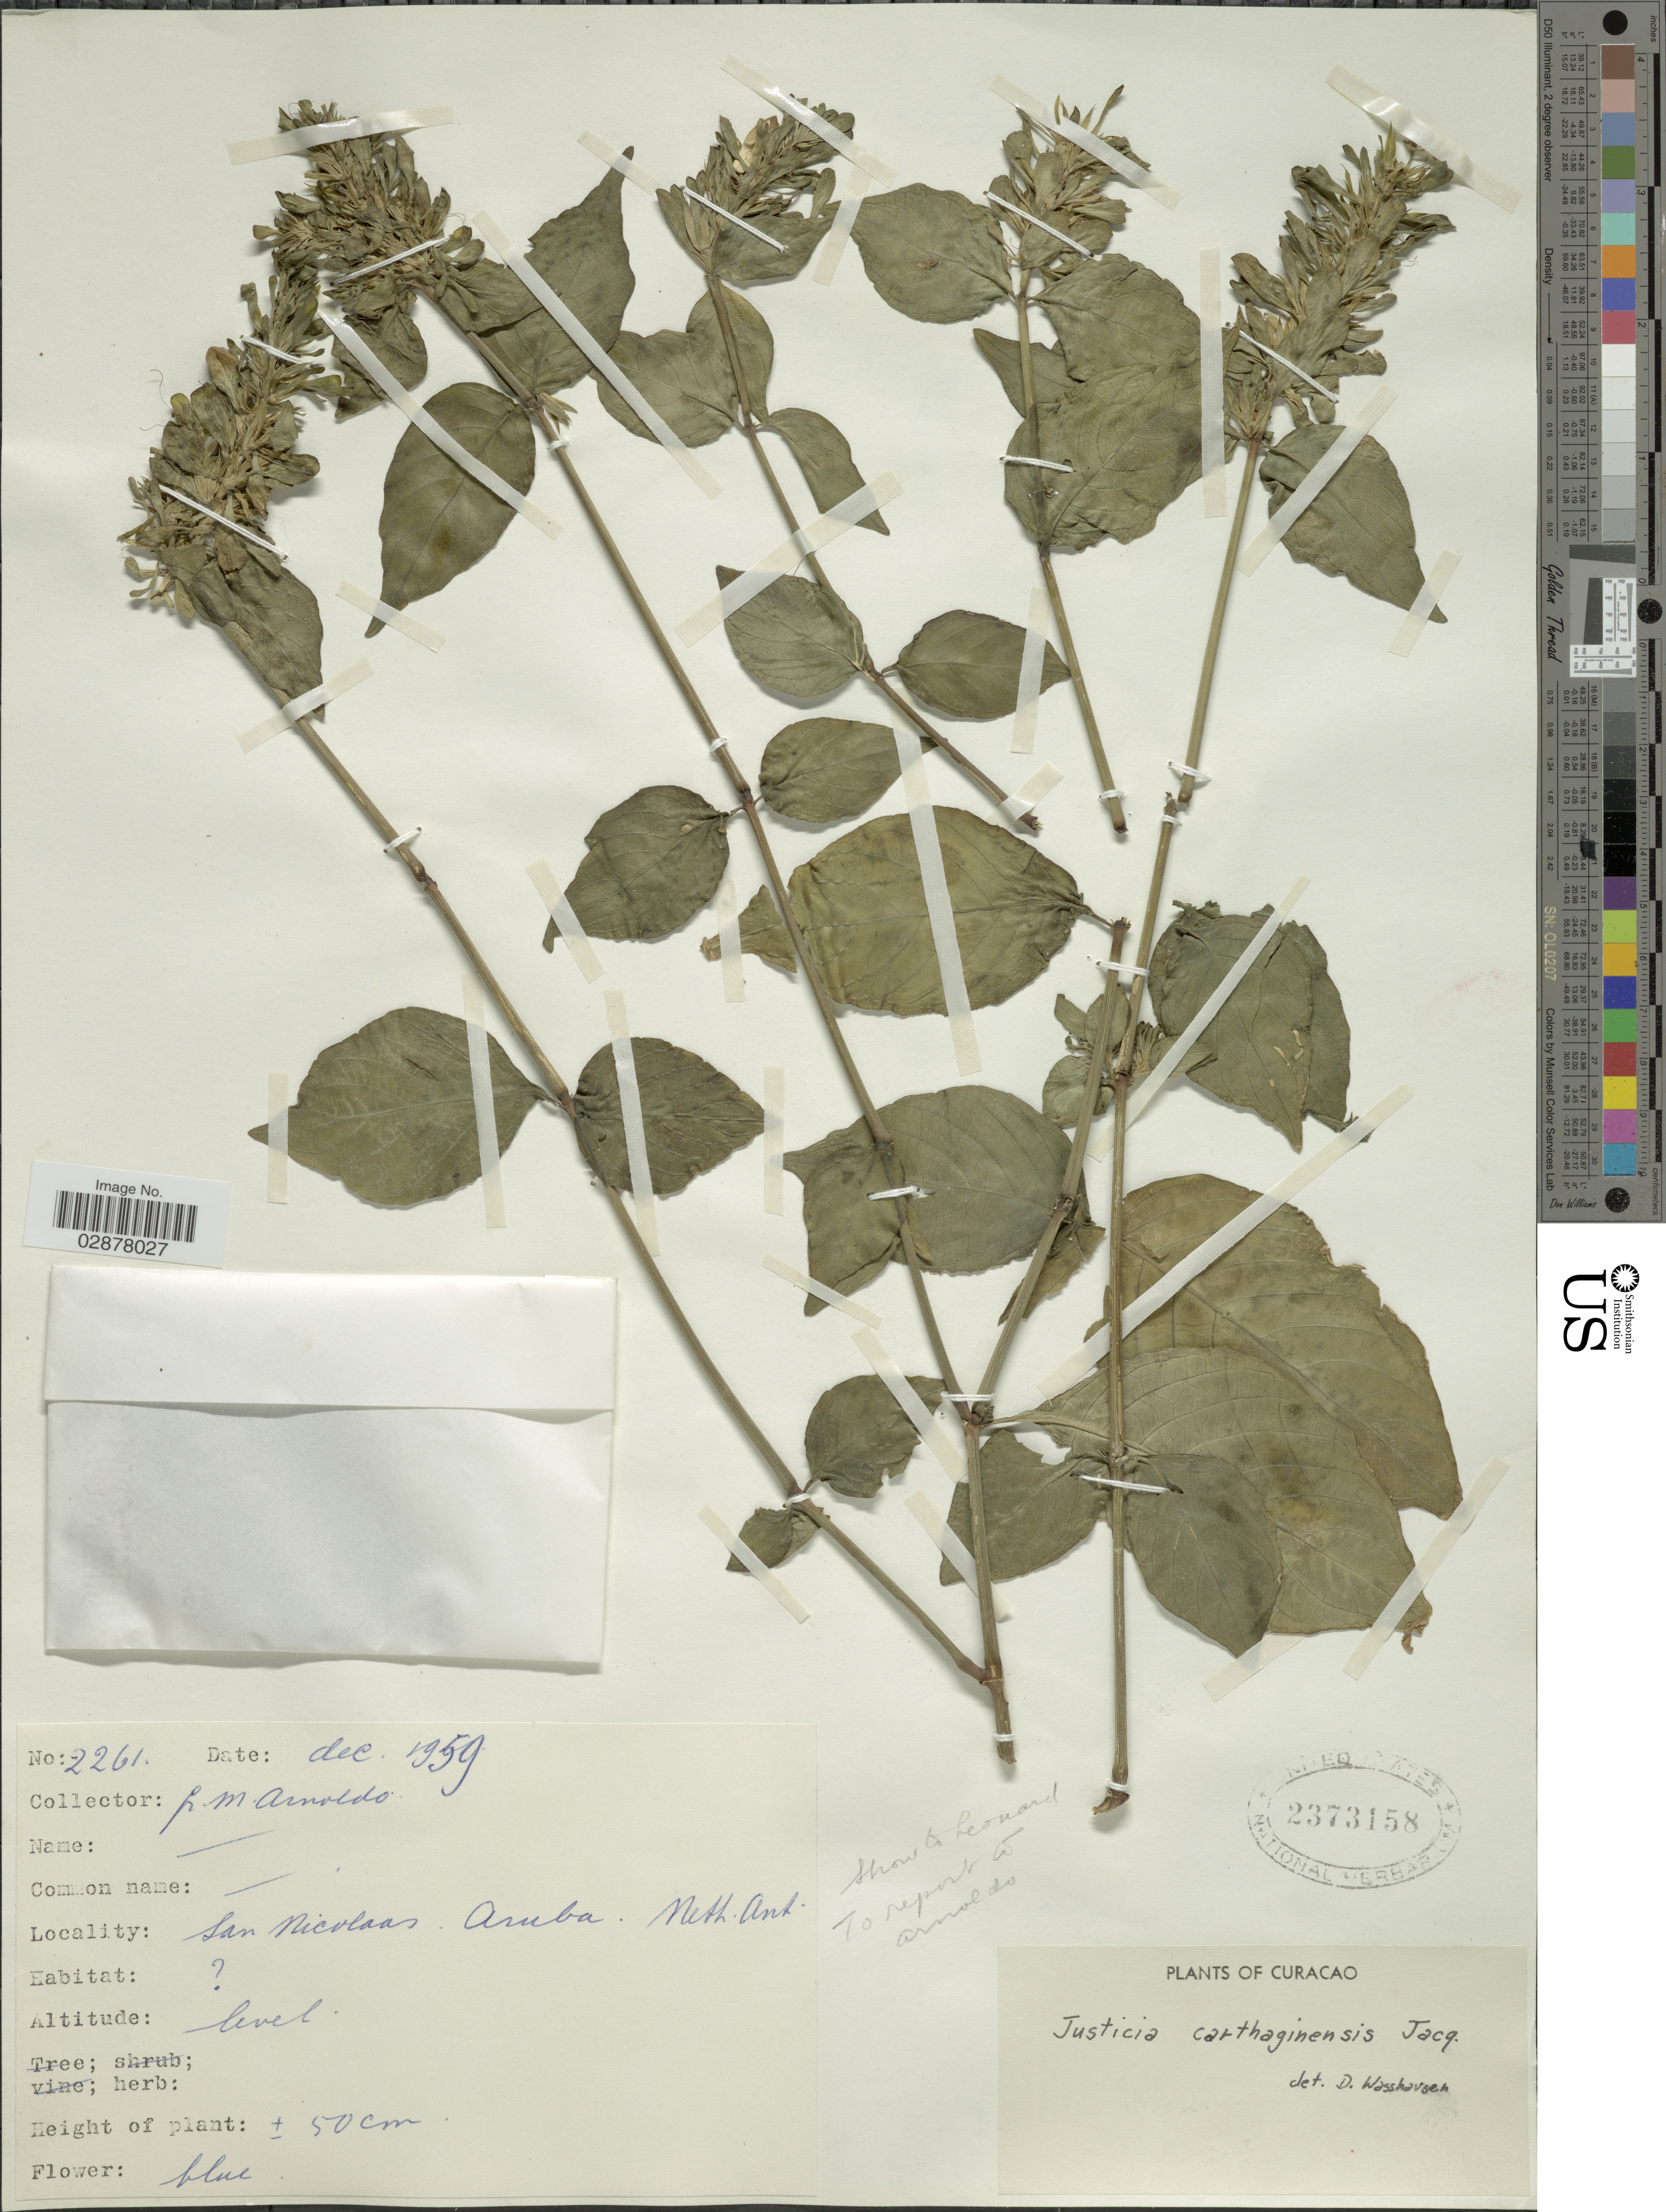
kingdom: Plantae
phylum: Tracheophyta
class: Magnoliopsida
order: Lamiales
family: Acanthaceae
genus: Justicia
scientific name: Justicia carthaginensis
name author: Jacq.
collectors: N. Arnoldo-Broeders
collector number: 2261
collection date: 1959-12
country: Aruba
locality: San Nicolaas, North. Ant.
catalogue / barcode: US 2373158